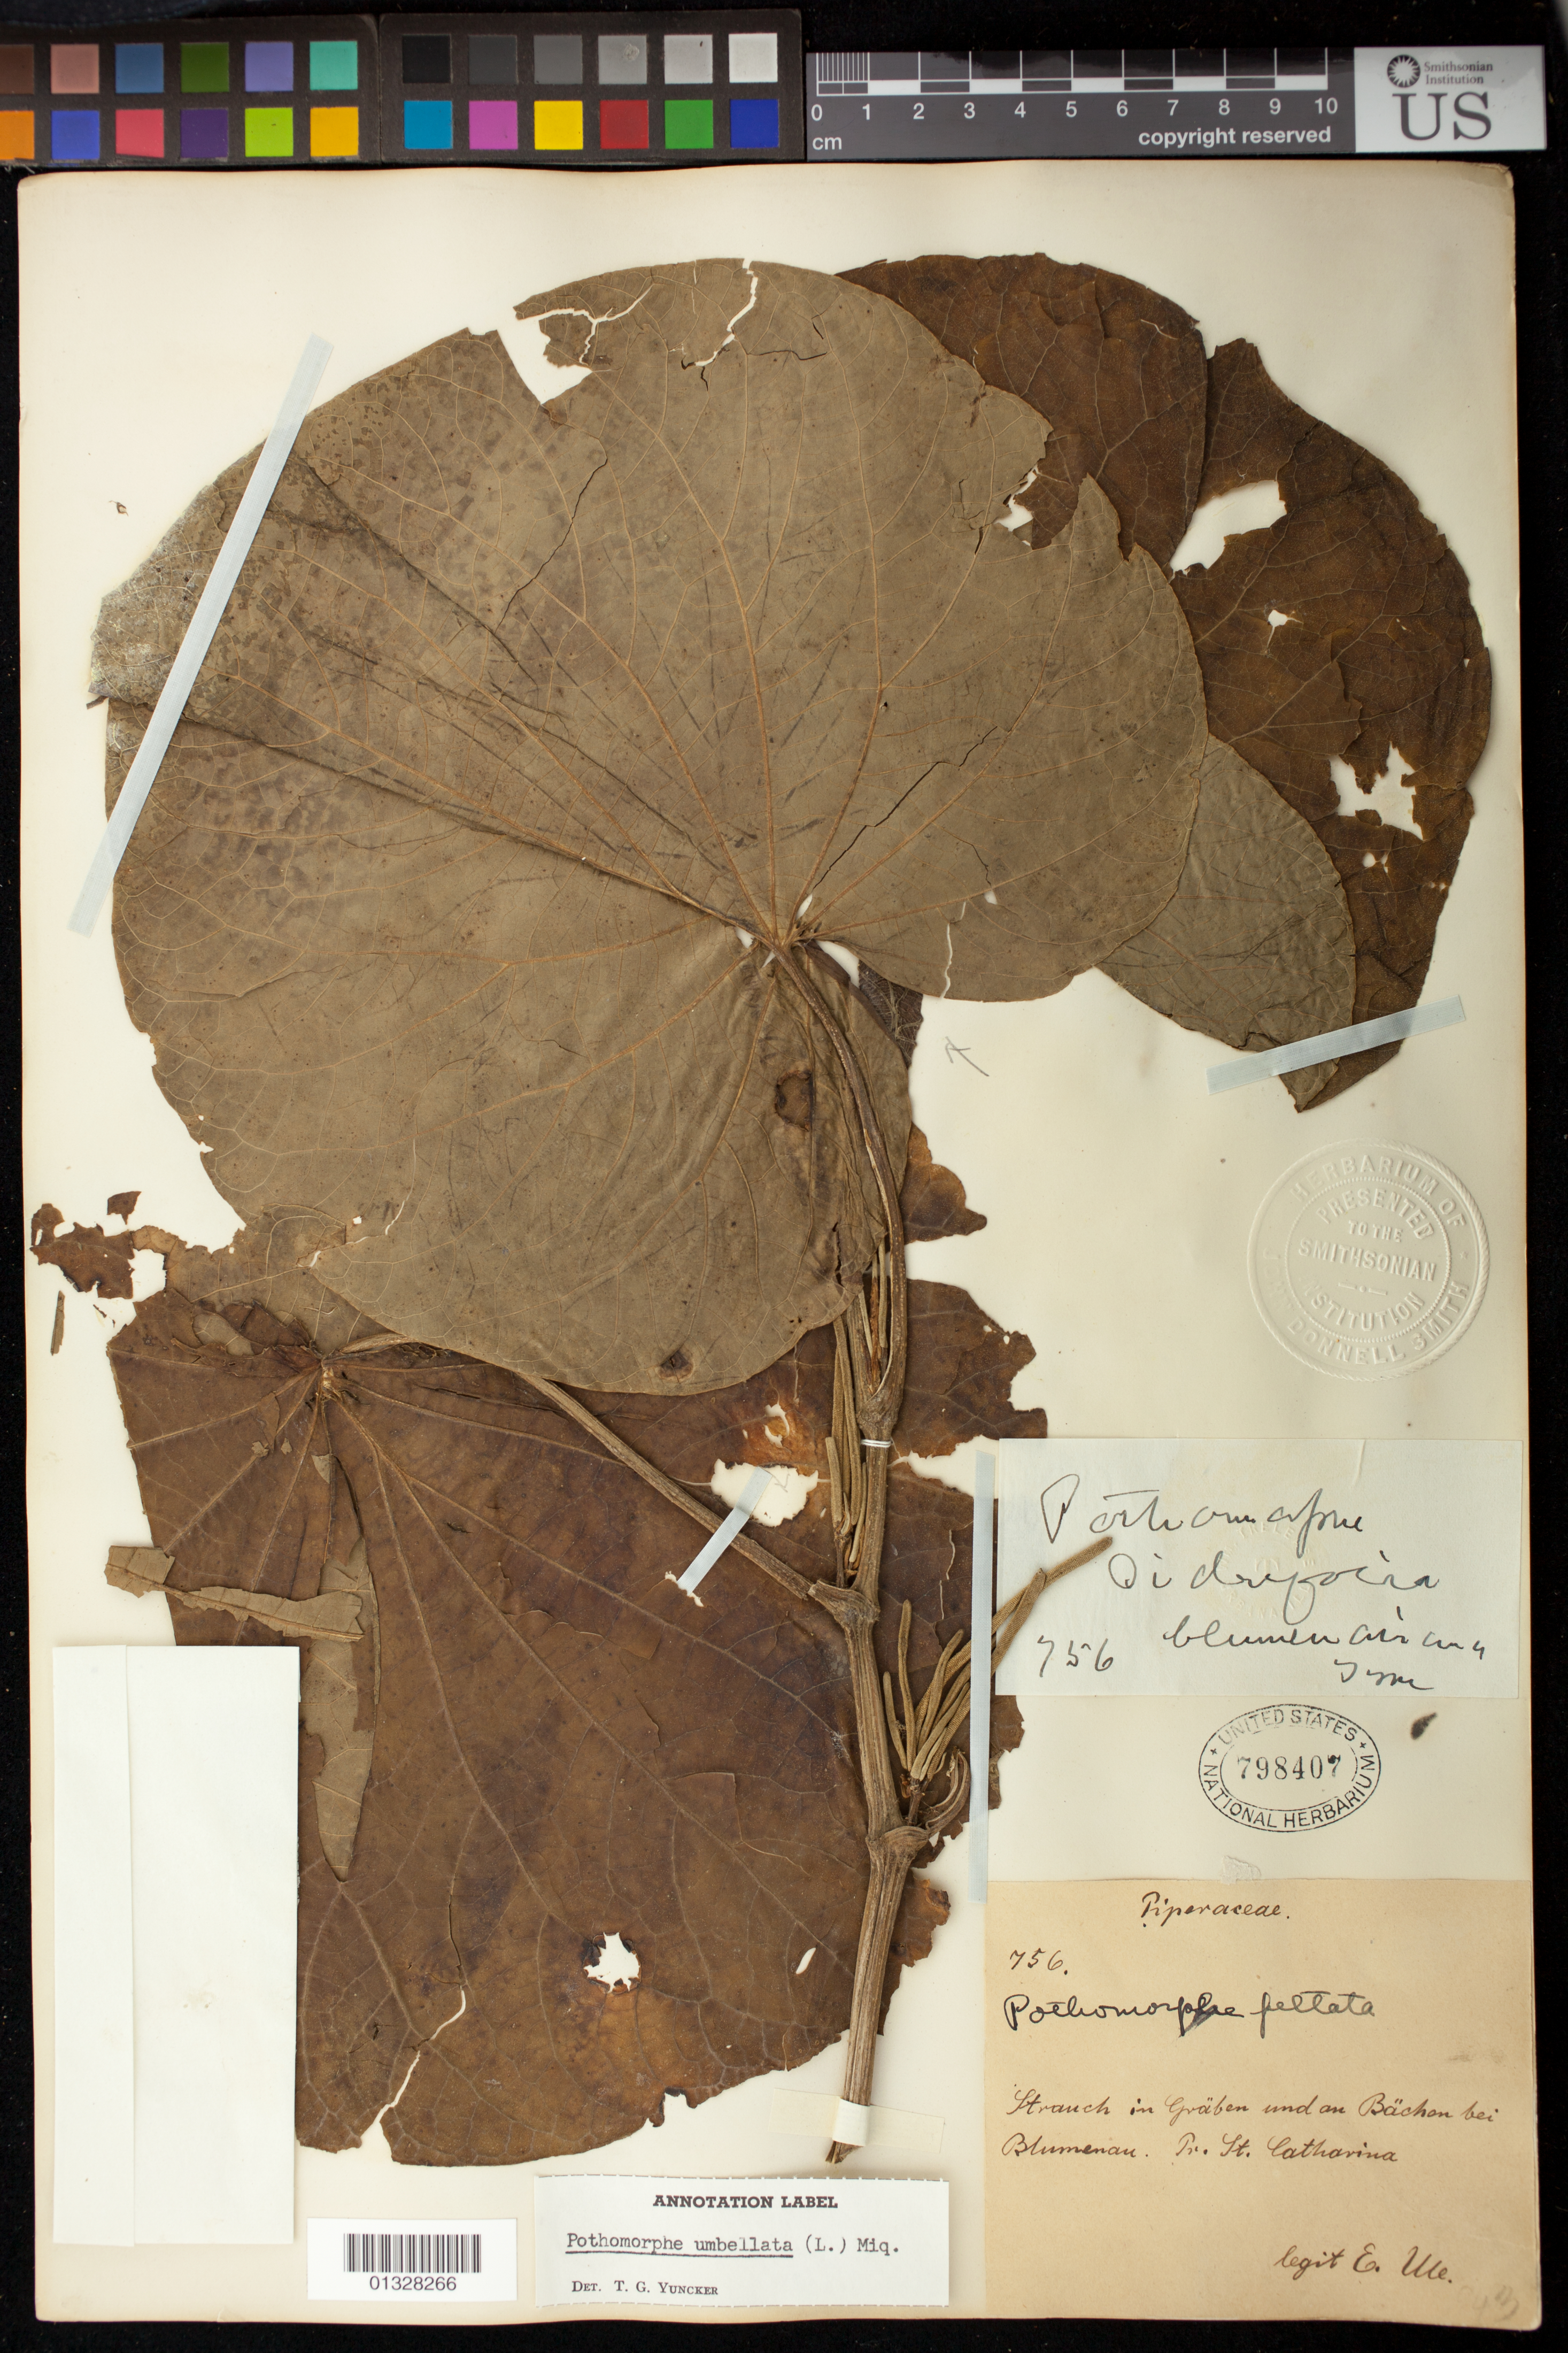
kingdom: Plantae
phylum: Tracheophyta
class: Magnoliopsida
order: Piperales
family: Piperaceae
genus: Piper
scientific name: Piper umbellatum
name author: L.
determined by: Strong, M. T., (US), Smithsonian Institution - National Museum of Natural History (UNITED STATES)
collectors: E. H. Ule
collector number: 756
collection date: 1962-09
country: Brazil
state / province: Santa Catarina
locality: Strauch in Graben und an Bächan bei Blumenau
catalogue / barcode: US 798407